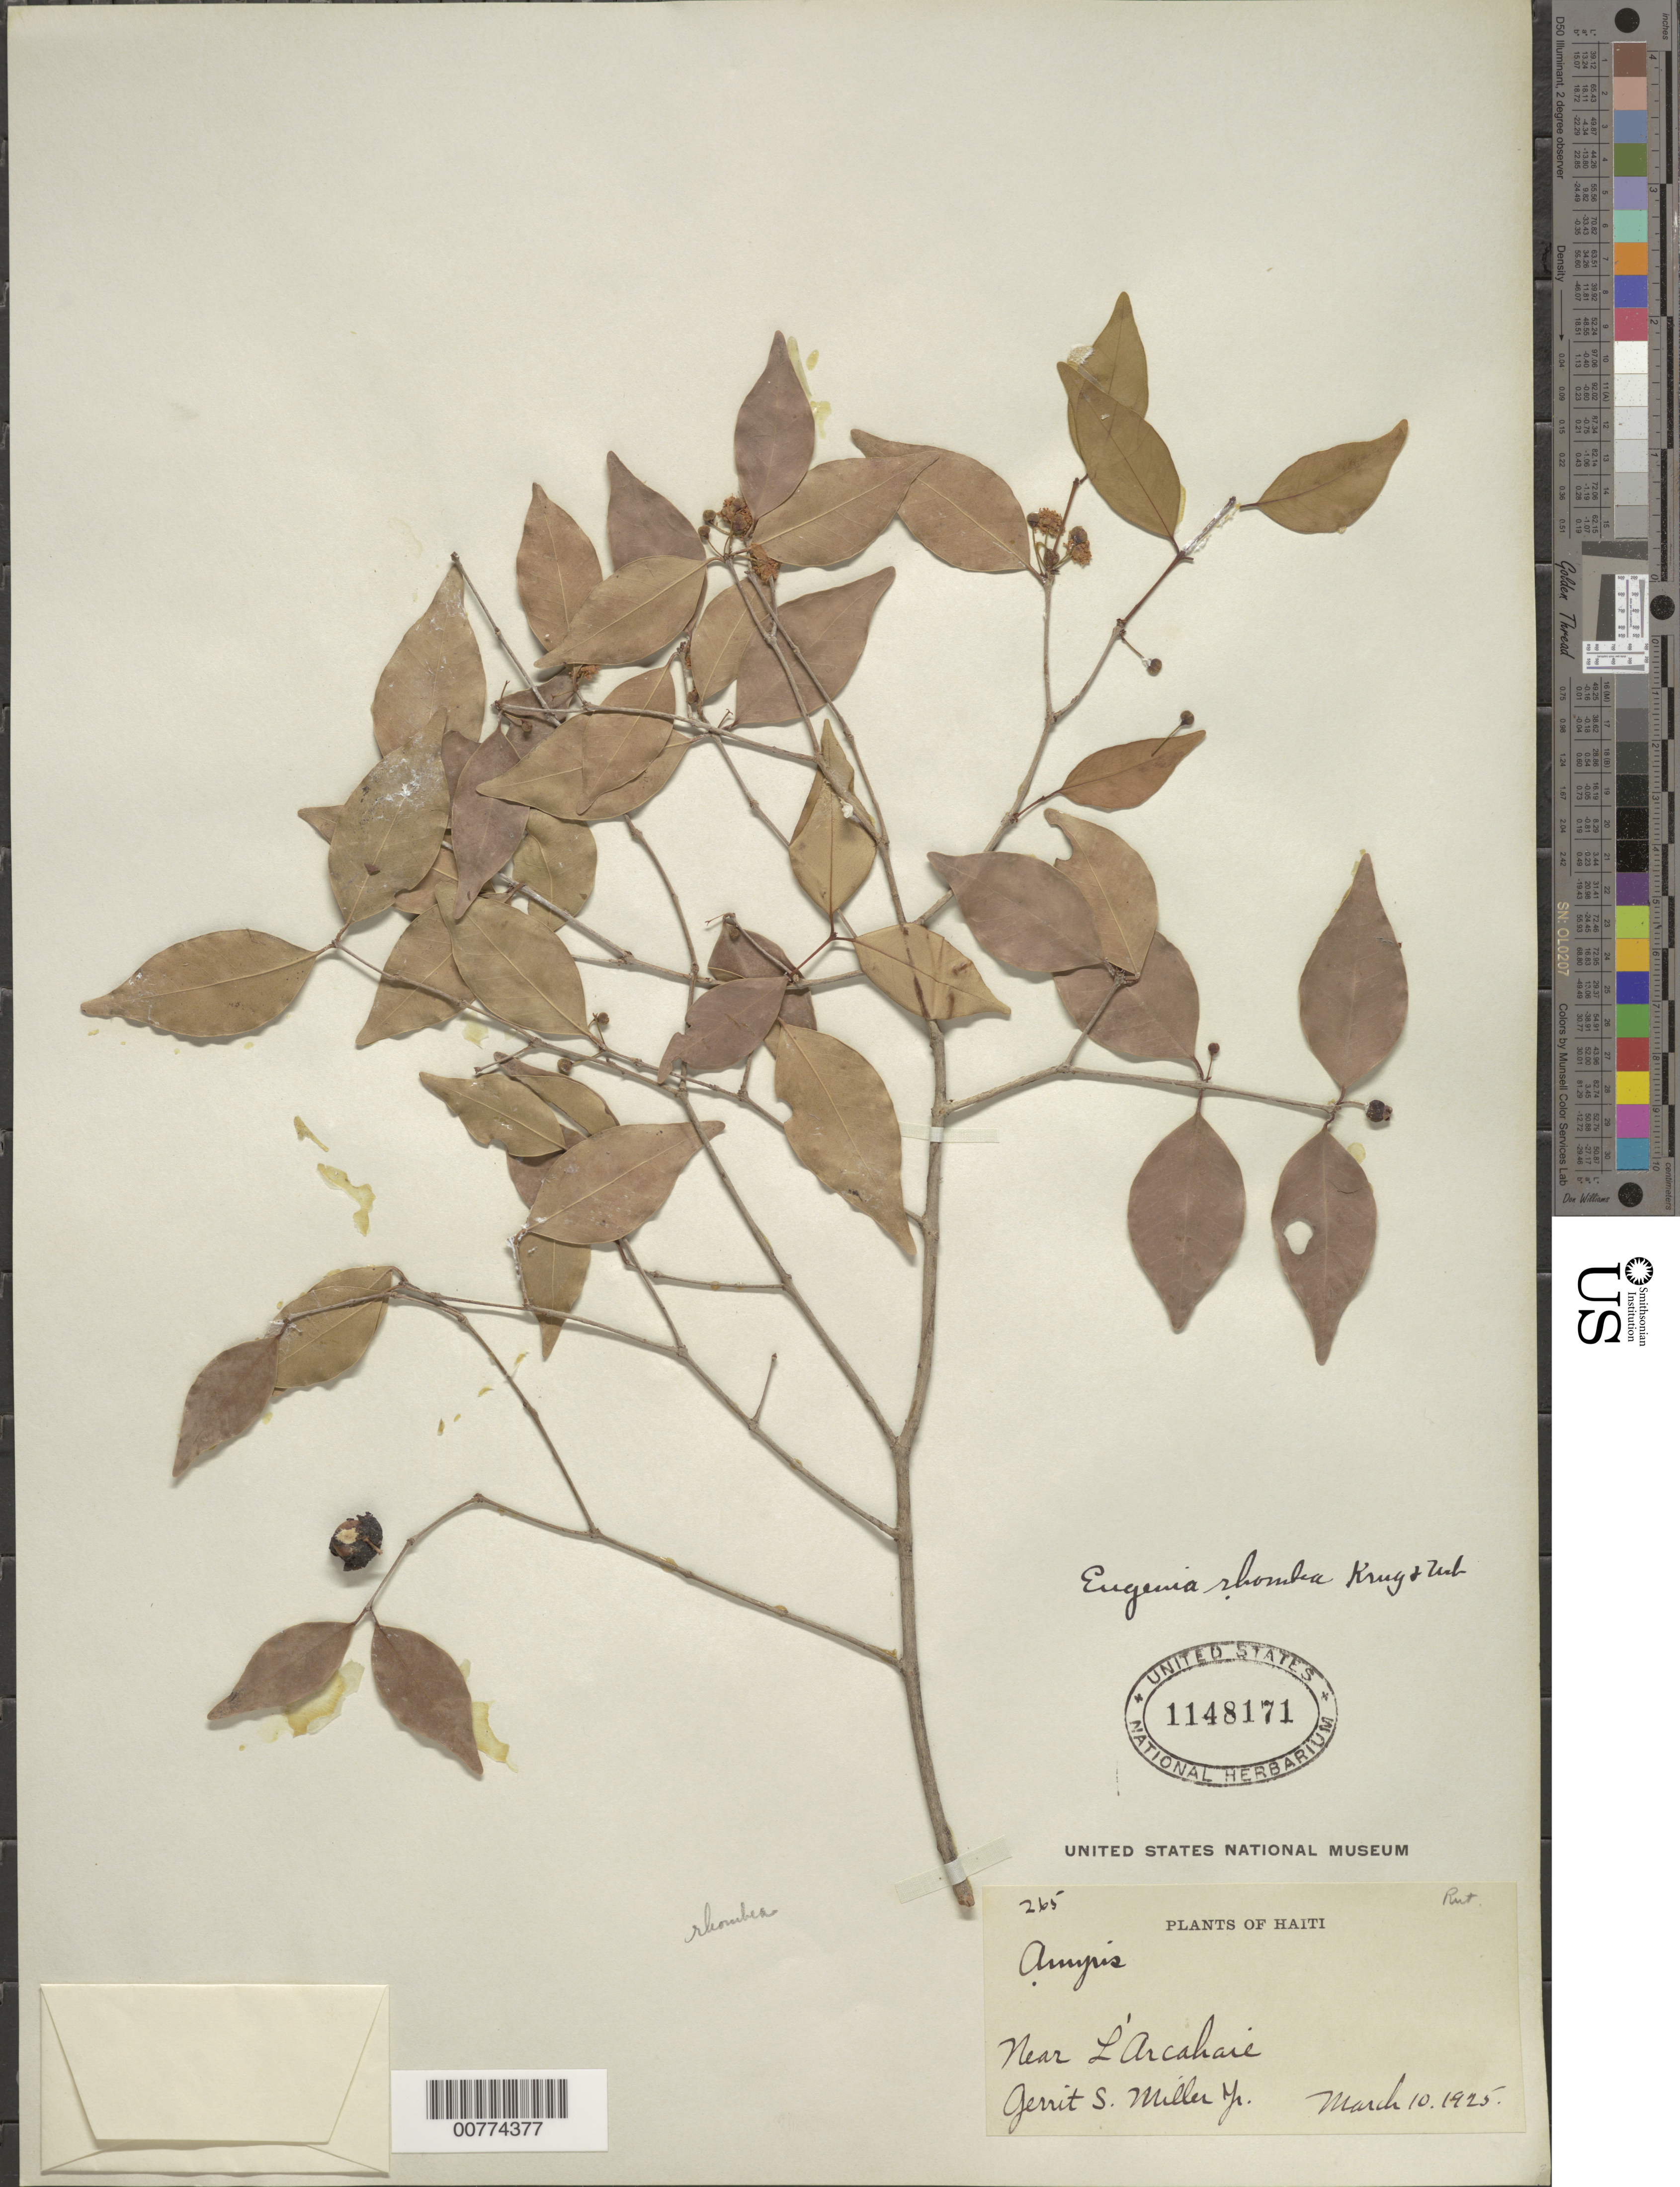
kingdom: Plantae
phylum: Tracheophyta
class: Magnoliopsida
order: Myrtales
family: Myrtaceae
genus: Eugenia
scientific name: Eugenia rhombea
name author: (O. Berg) Krug & Urb.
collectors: G. S. Miller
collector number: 265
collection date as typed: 10 Mar 1925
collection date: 1925-03-10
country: Haiti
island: Hispaniola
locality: Near L'Arcahaire.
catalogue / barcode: US 1148171